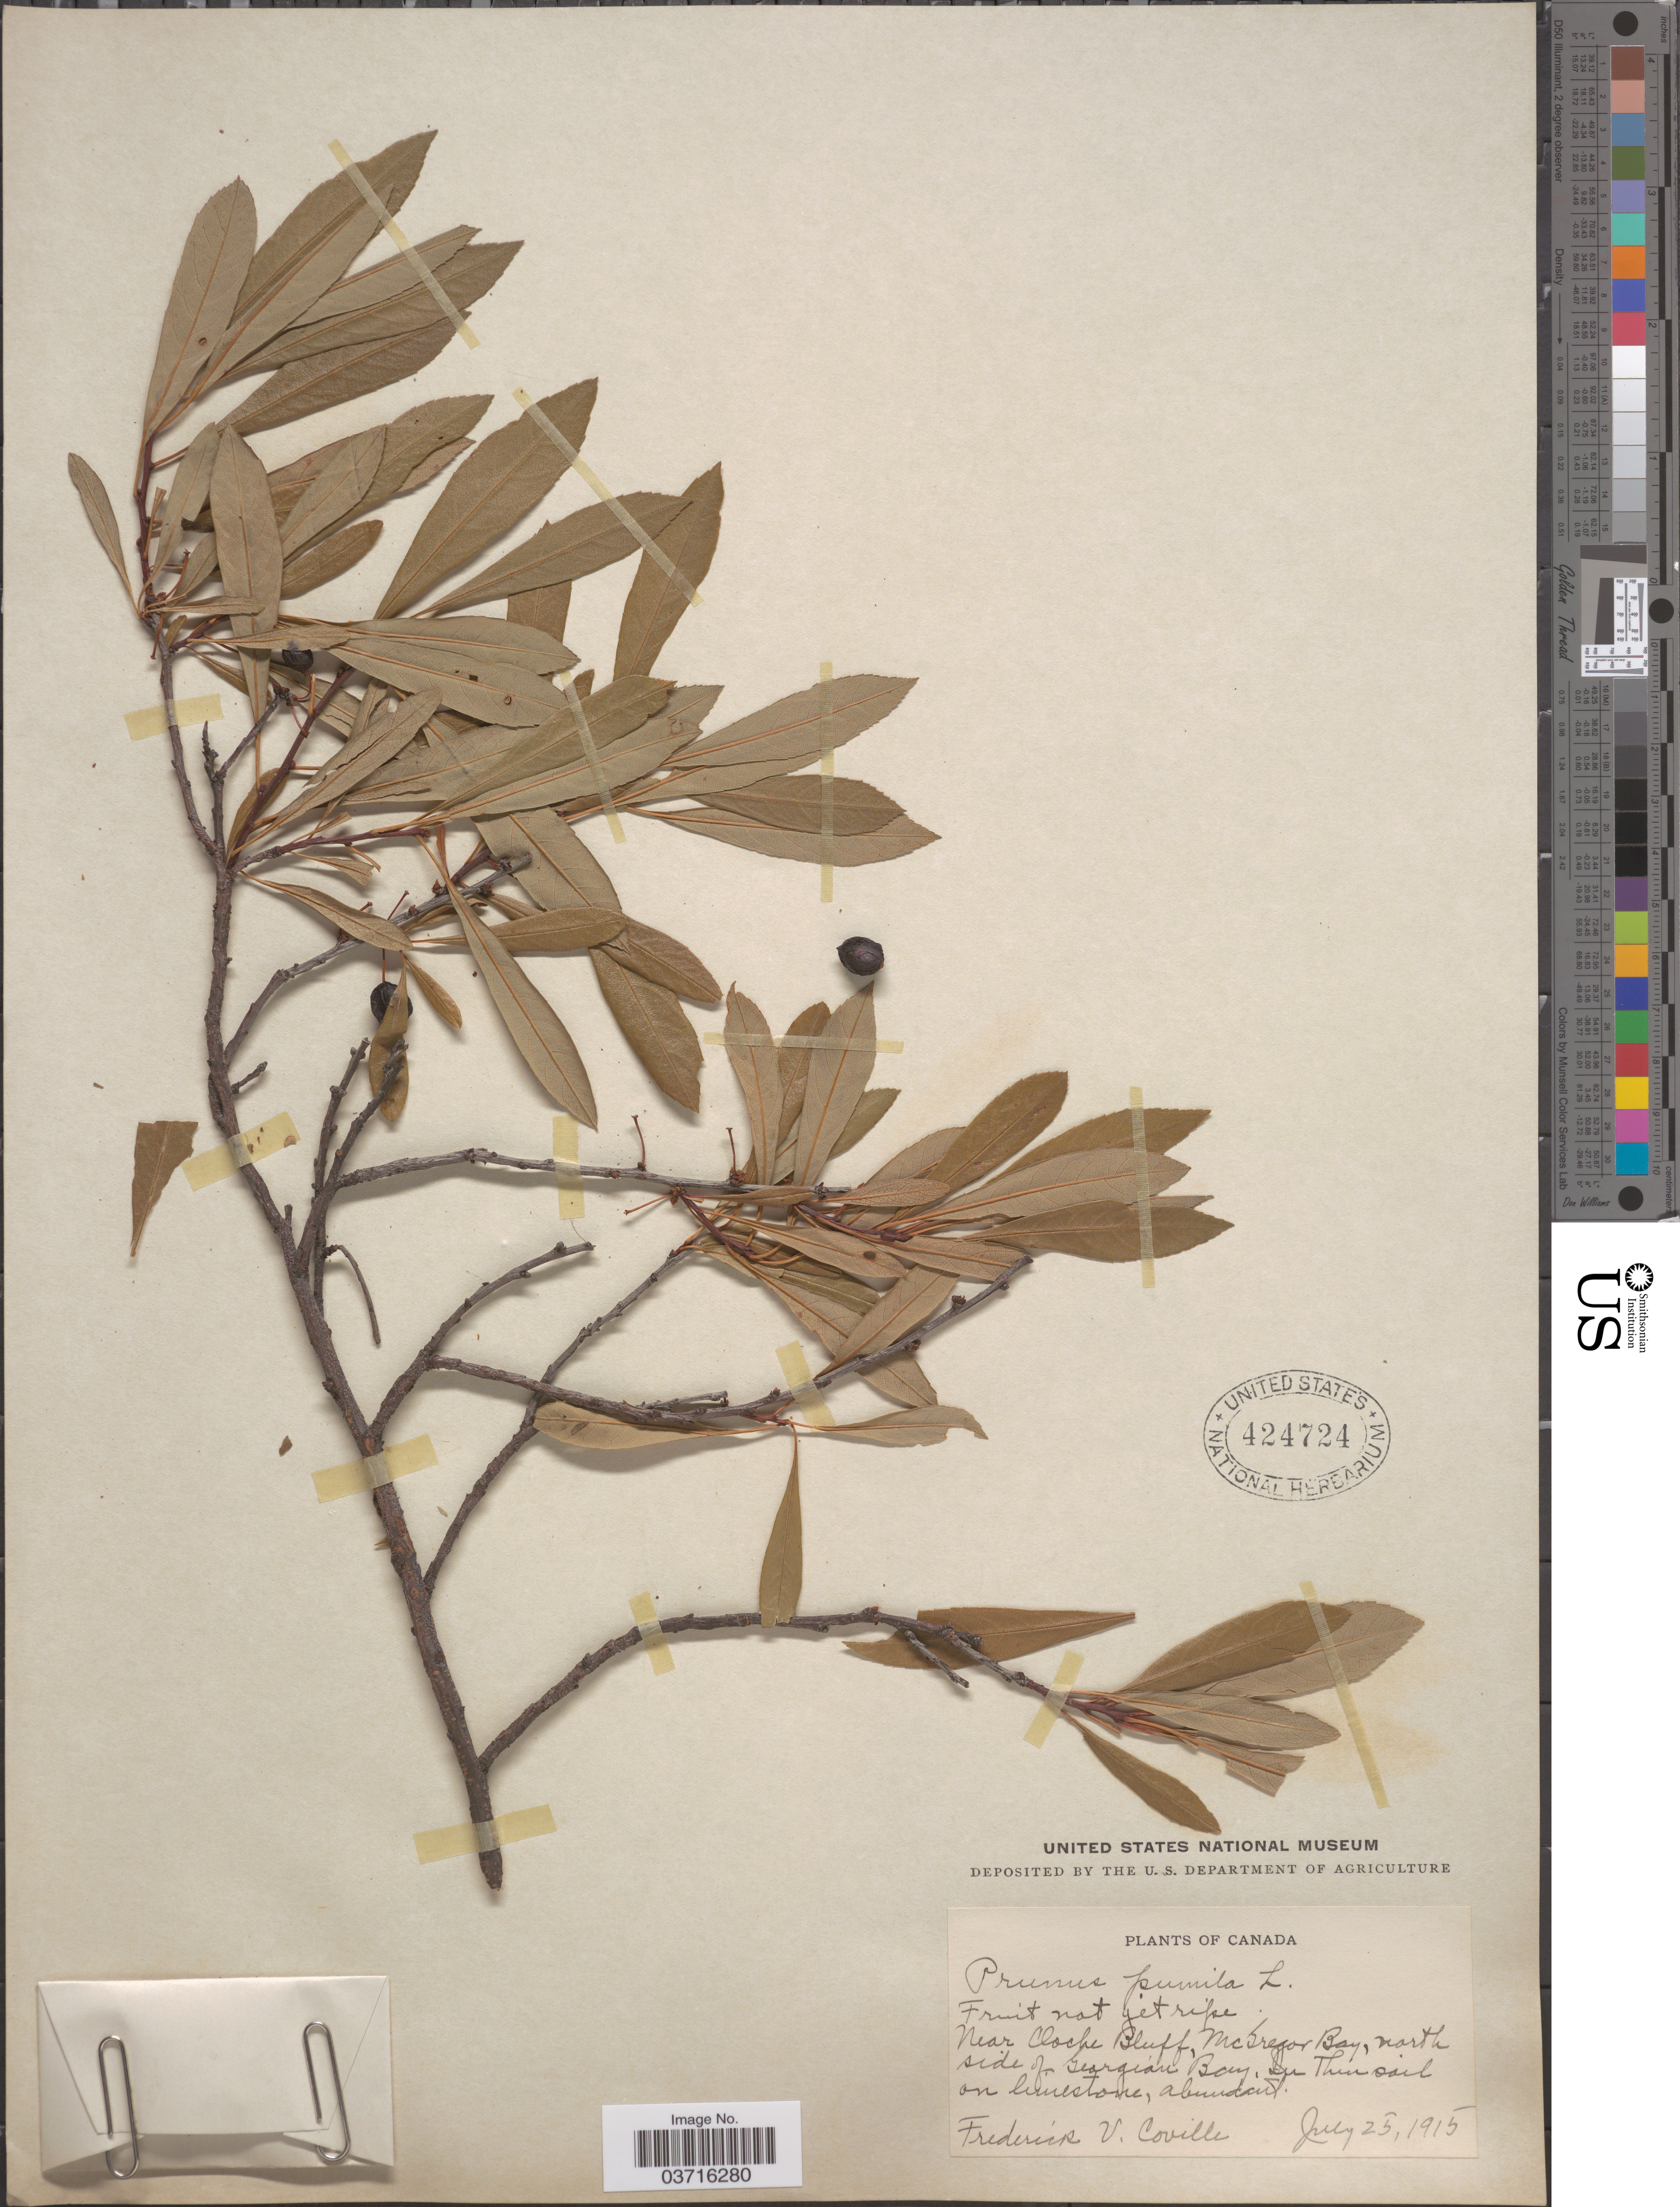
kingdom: Plantae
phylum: Tracheophyta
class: Magnoliopsida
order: Rosales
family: Rosaceae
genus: Prunus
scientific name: Prunus pumila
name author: L.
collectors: F. V. Coville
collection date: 1915-07-25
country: Canada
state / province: Ontario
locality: Near Cloche Bluff, McGregor Bay, north side of Georgian Bay.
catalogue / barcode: US 424724